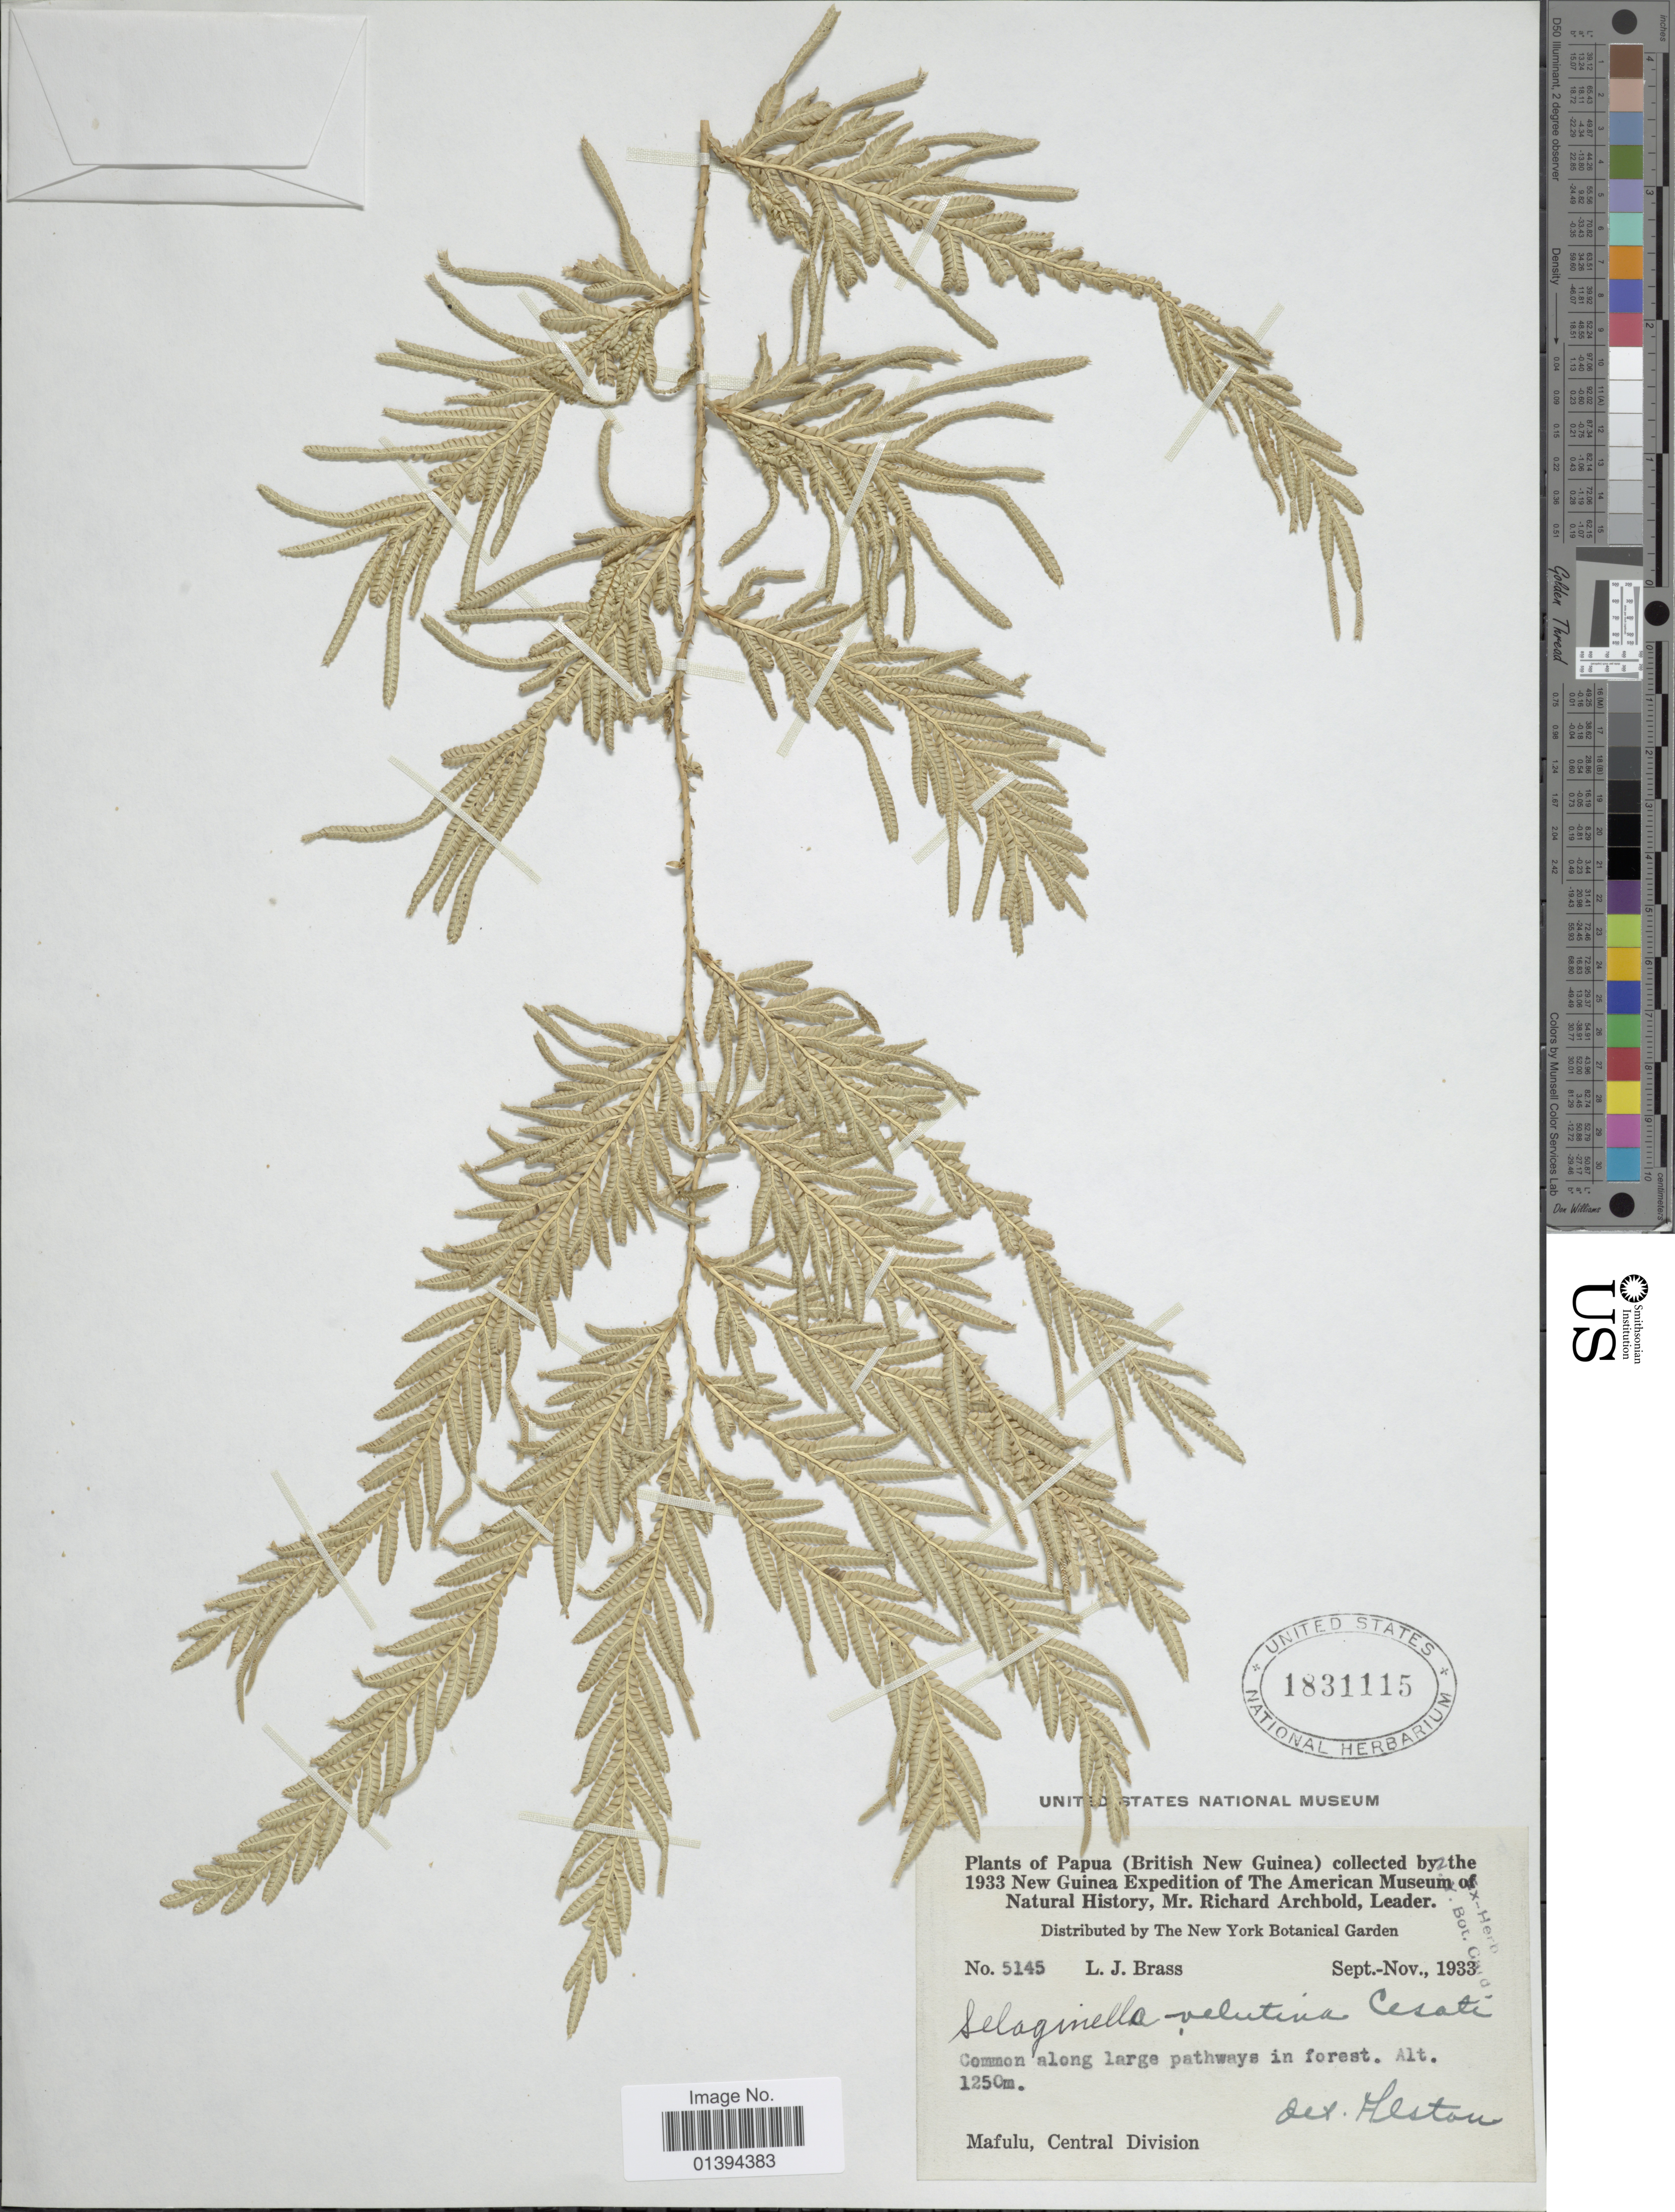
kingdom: Plantae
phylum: Tracheophyta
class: Lycopodiopsida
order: Selaginellales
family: Selaginellaceae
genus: Selaginella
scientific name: Selaginella velutina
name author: Ces.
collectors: L. J. Brass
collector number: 5145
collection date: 1933-09/1933-11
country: Papua New Guinea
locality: British New Guinea, common along large pathways in forest, Mafulu, Central Division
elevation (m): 1250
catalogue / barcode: US 1831115